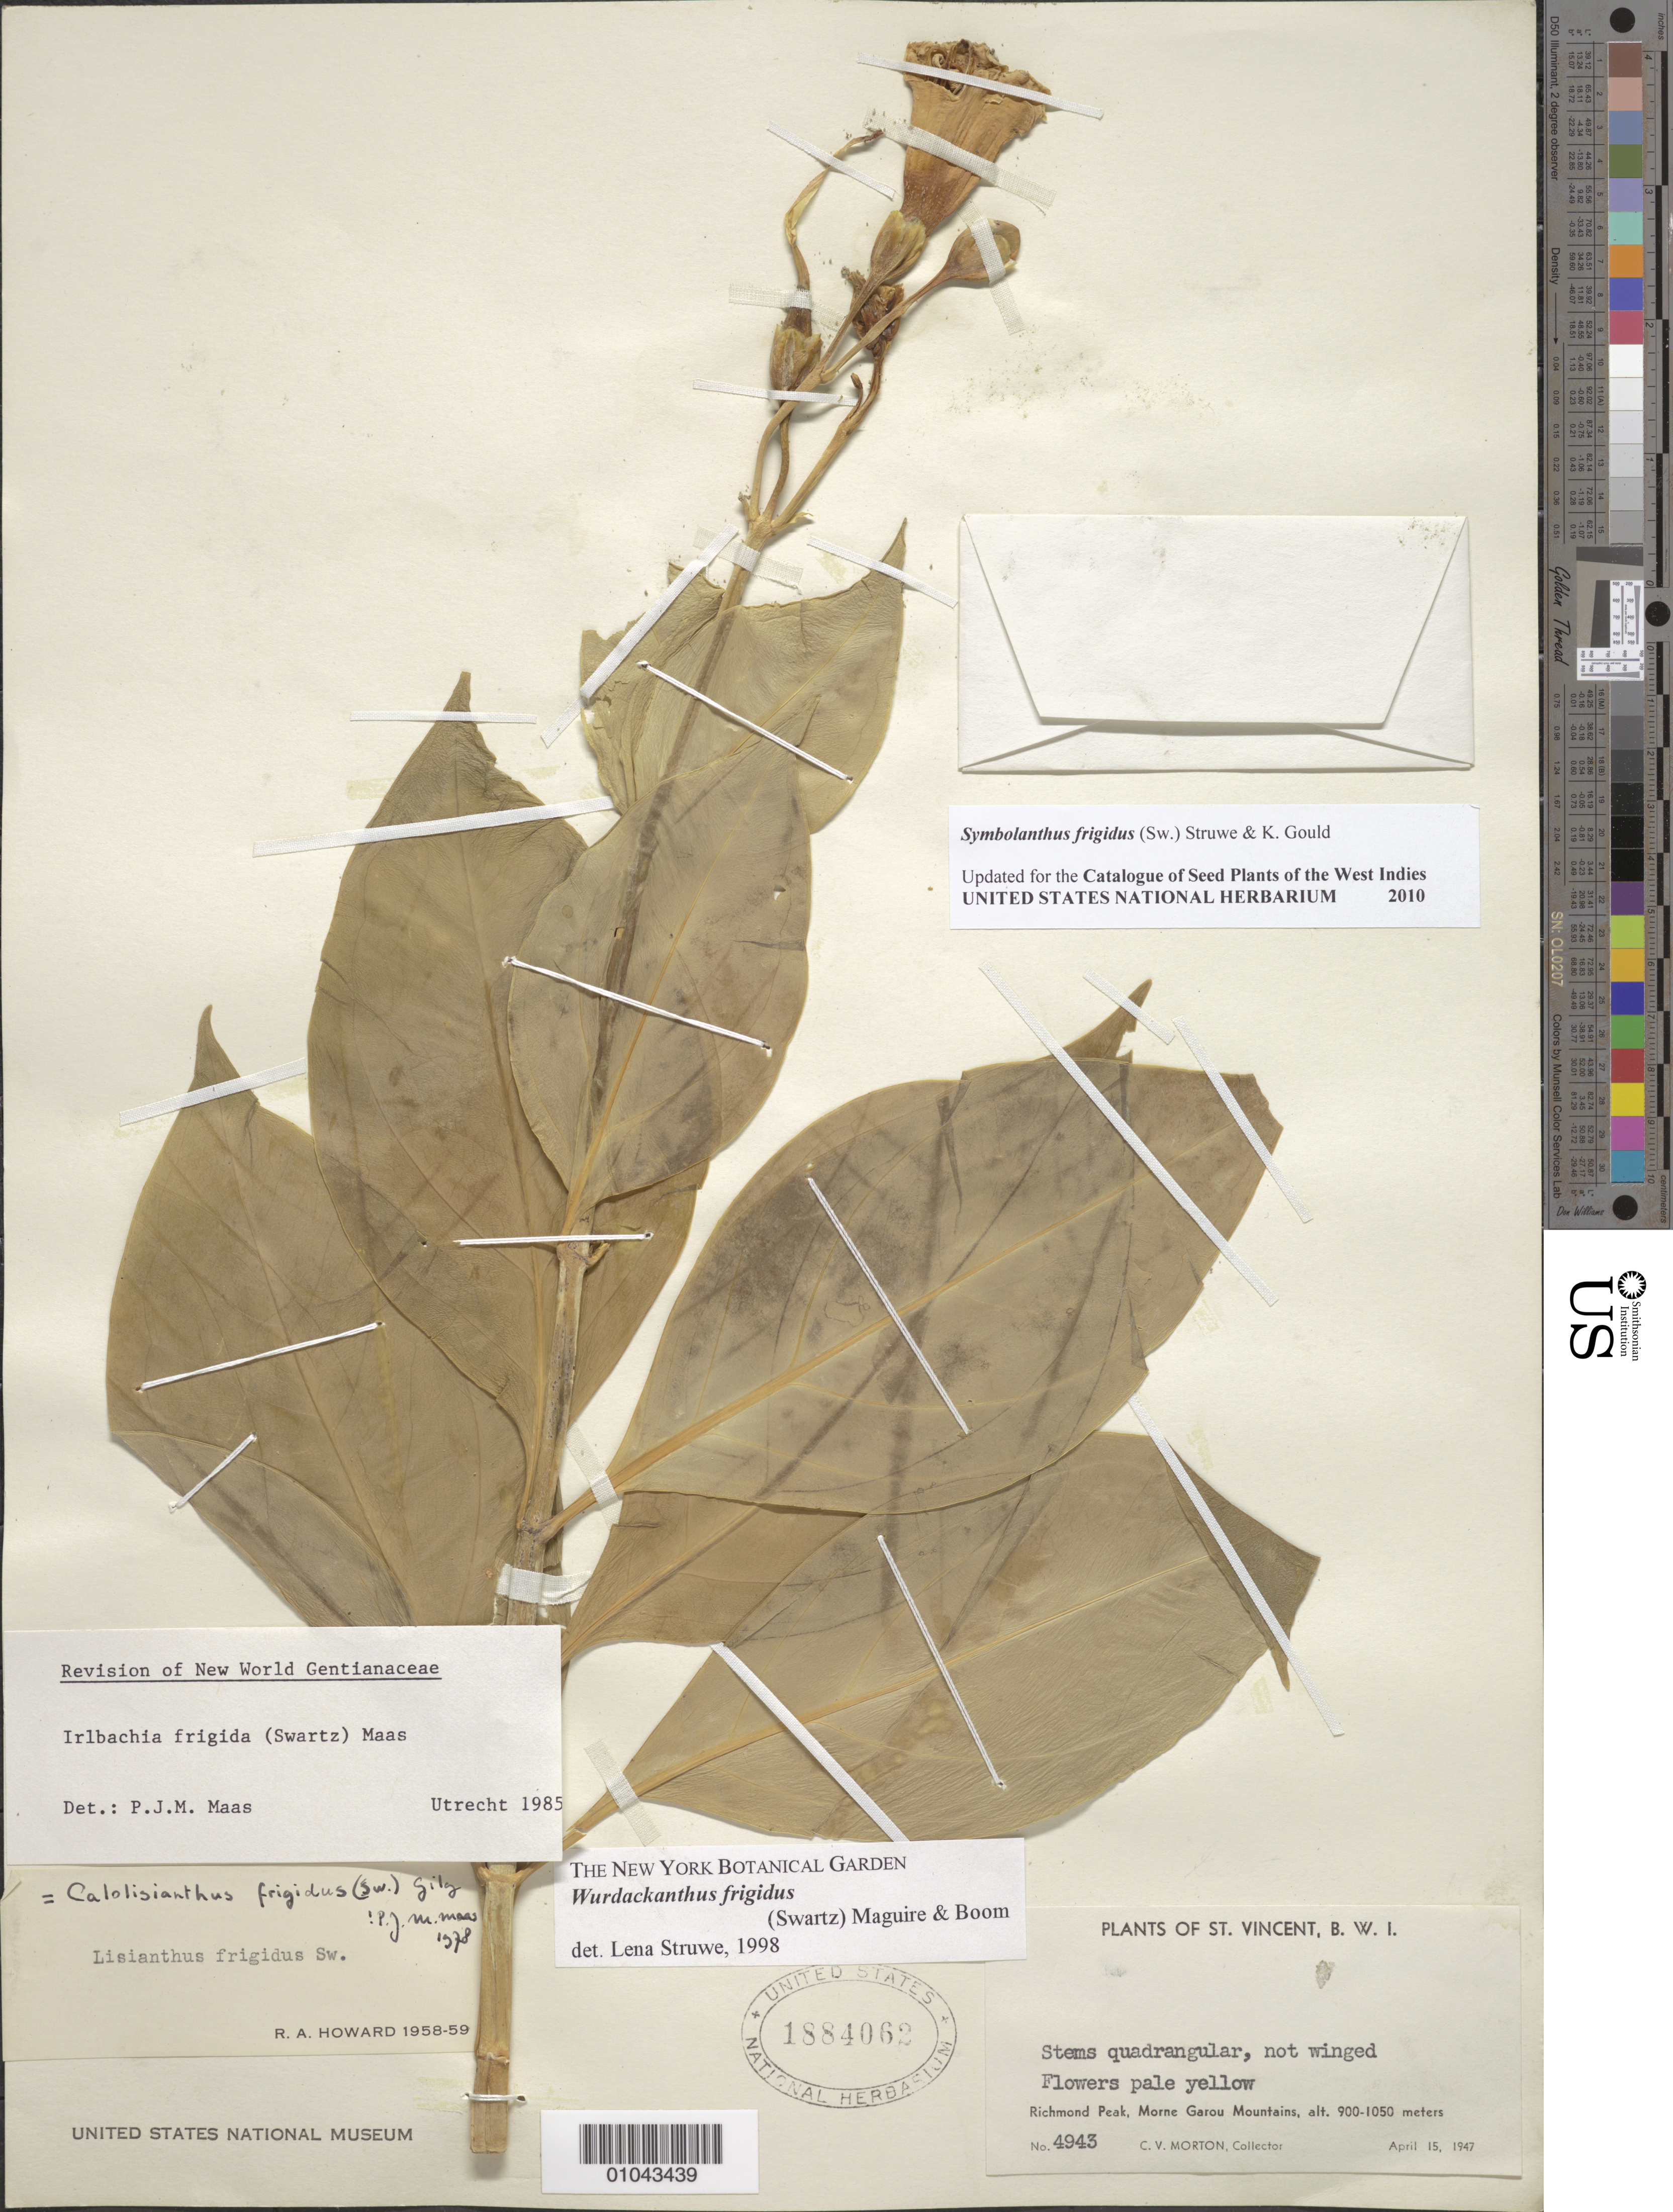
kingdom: Plantae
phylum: Tracheophyta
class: Magnoliopsida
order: Gentianales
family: Gentianaceae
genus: Symbolanthus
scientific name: Symbolanthus frigidus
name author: (Sw.) Struwe & K. R. Gould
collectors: C. V. Morton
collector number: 4943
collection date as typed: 15 Apr 1947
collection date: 1947-04-15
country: St. Vincent - Grenadines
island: St. Vincent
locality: Richmond Peak, Morne Garou Mountains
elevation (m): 900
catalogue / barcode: US 1884062